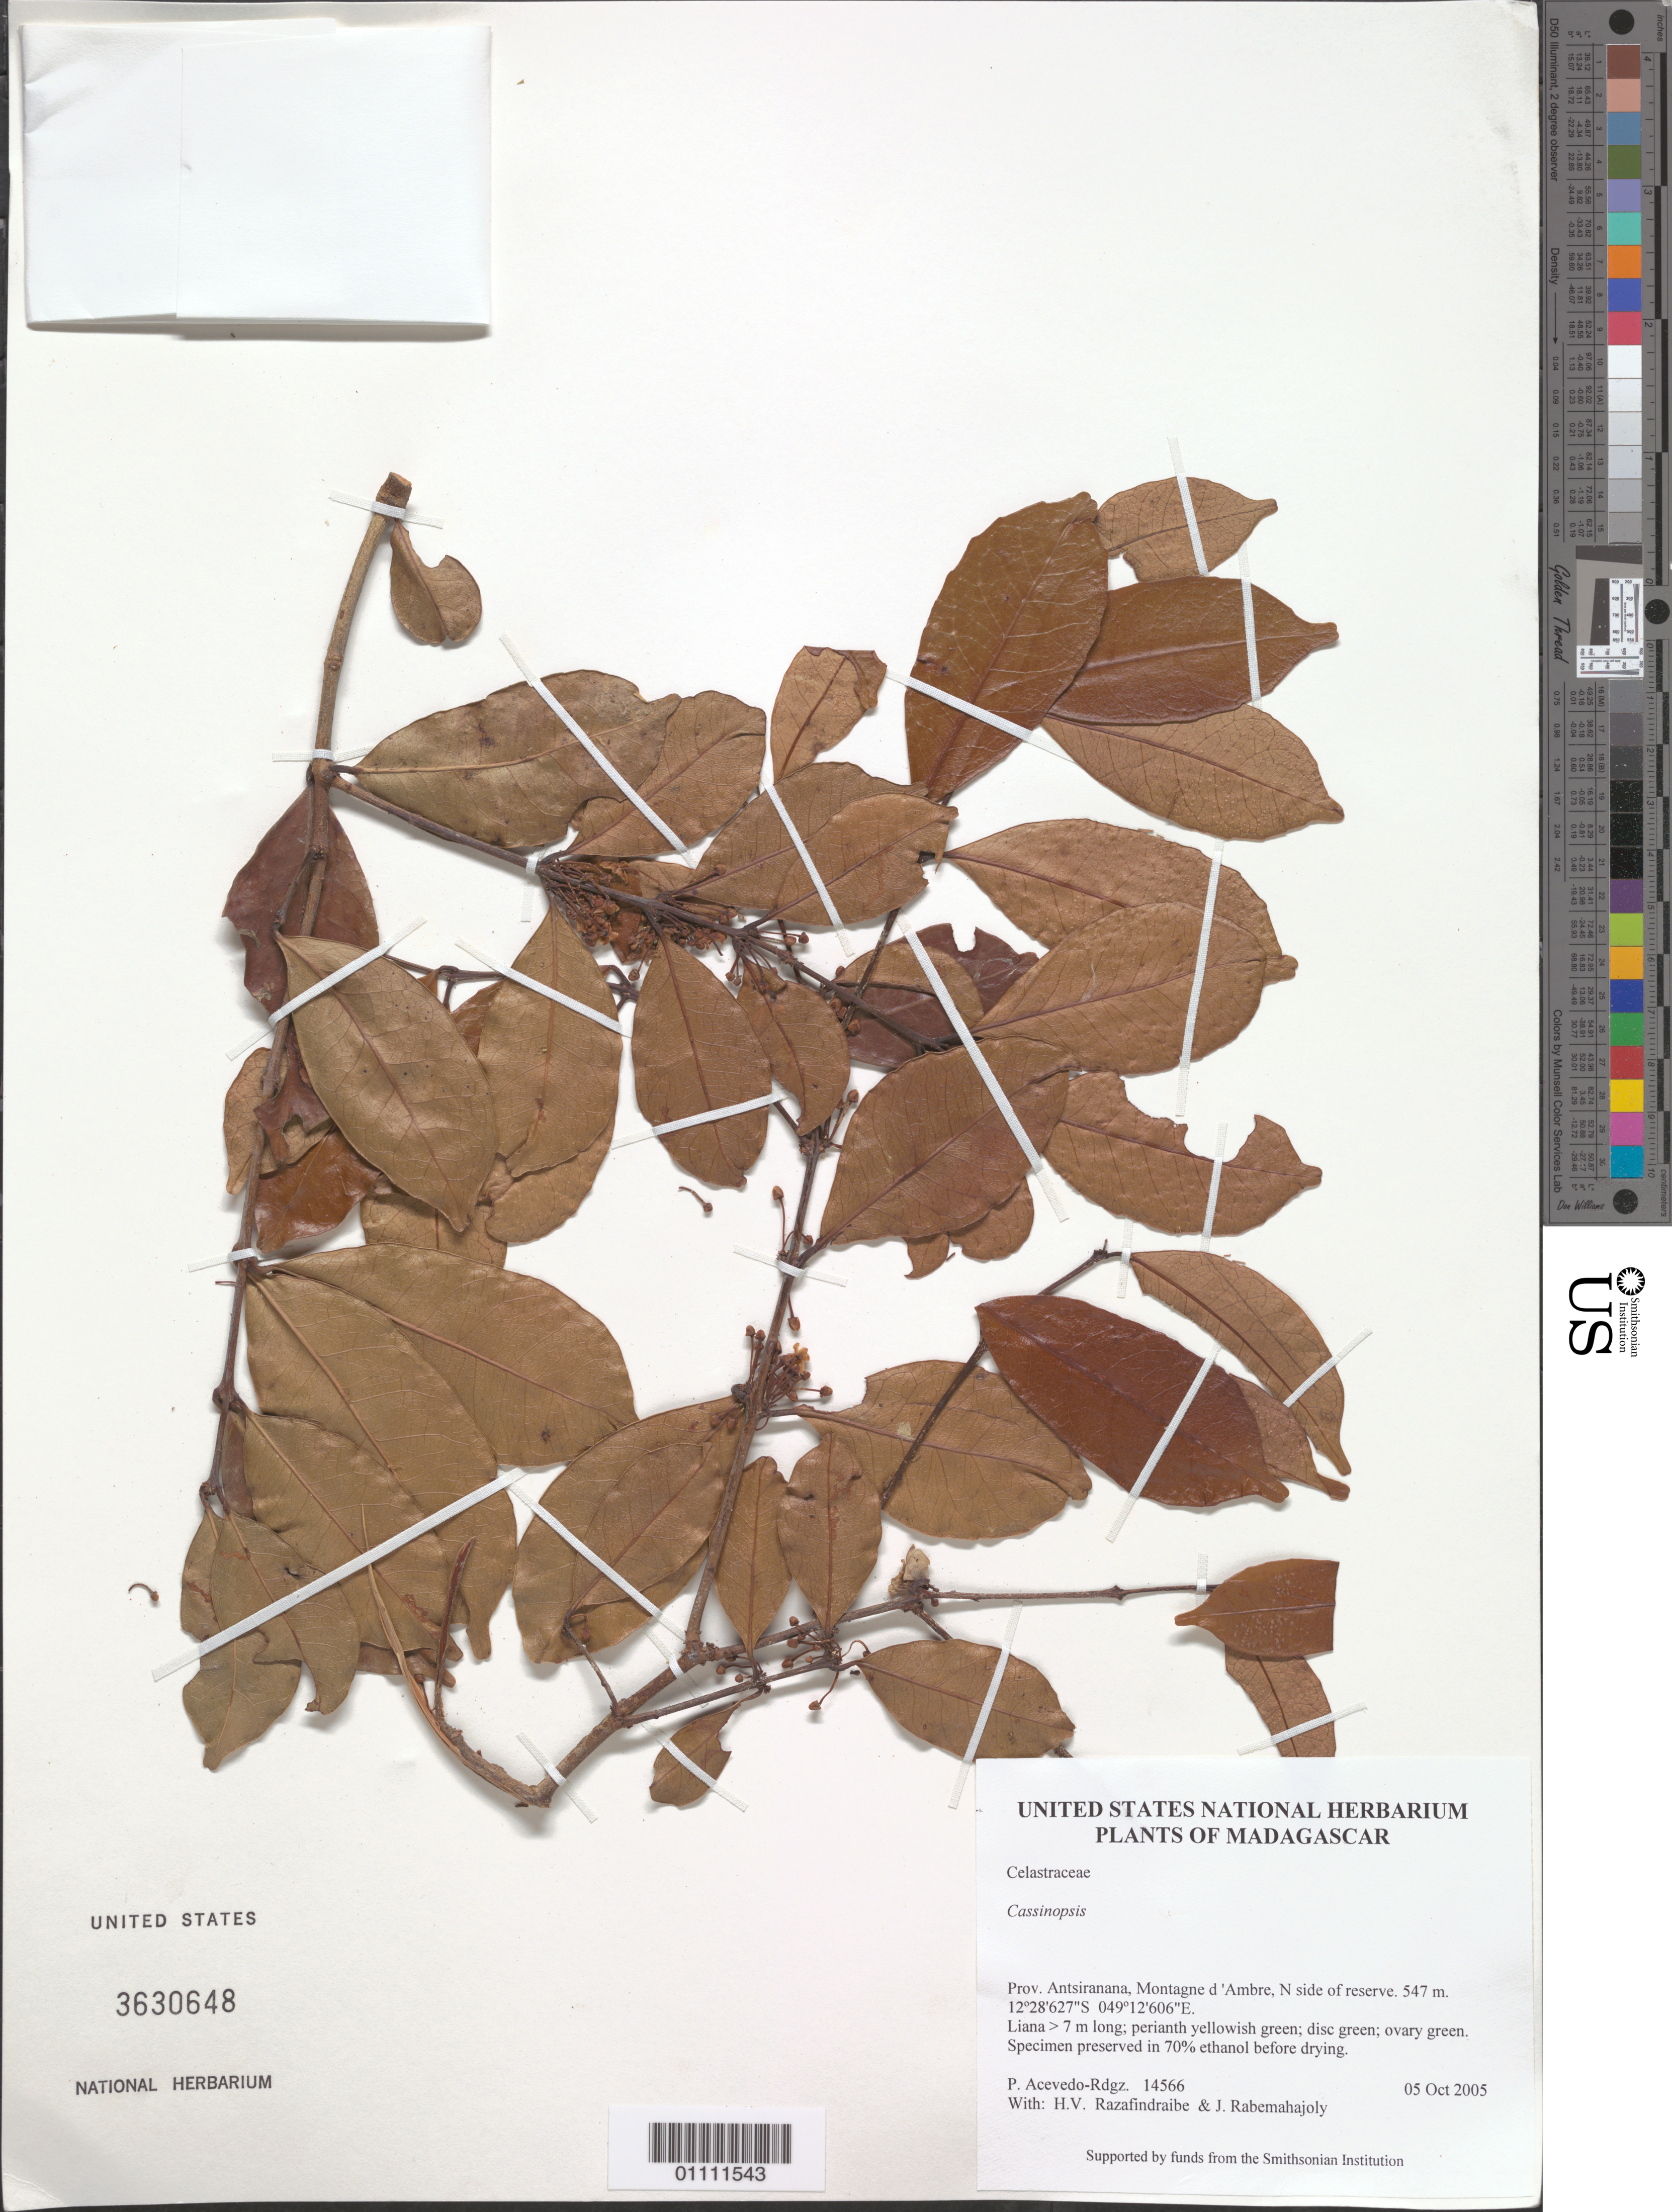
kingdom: Plantae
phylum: Tracheophyta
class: Magnoliopsida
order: Icacinales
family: Icacinaceae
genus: Cassinopsis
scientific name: Cassinopsis sp.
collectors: P. Acevedo-Rodr., H. Razafindraibe & J. Rabemahajoly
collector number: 14566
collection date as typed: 05 Oct 2005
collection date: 2005-10-05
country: Madagascar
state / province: Diana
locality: Prov. Antsiranana, Montagne d 'Ambre, N side of reserve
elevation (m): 547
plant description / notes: US, MO, K, P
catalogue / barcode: US 3630648